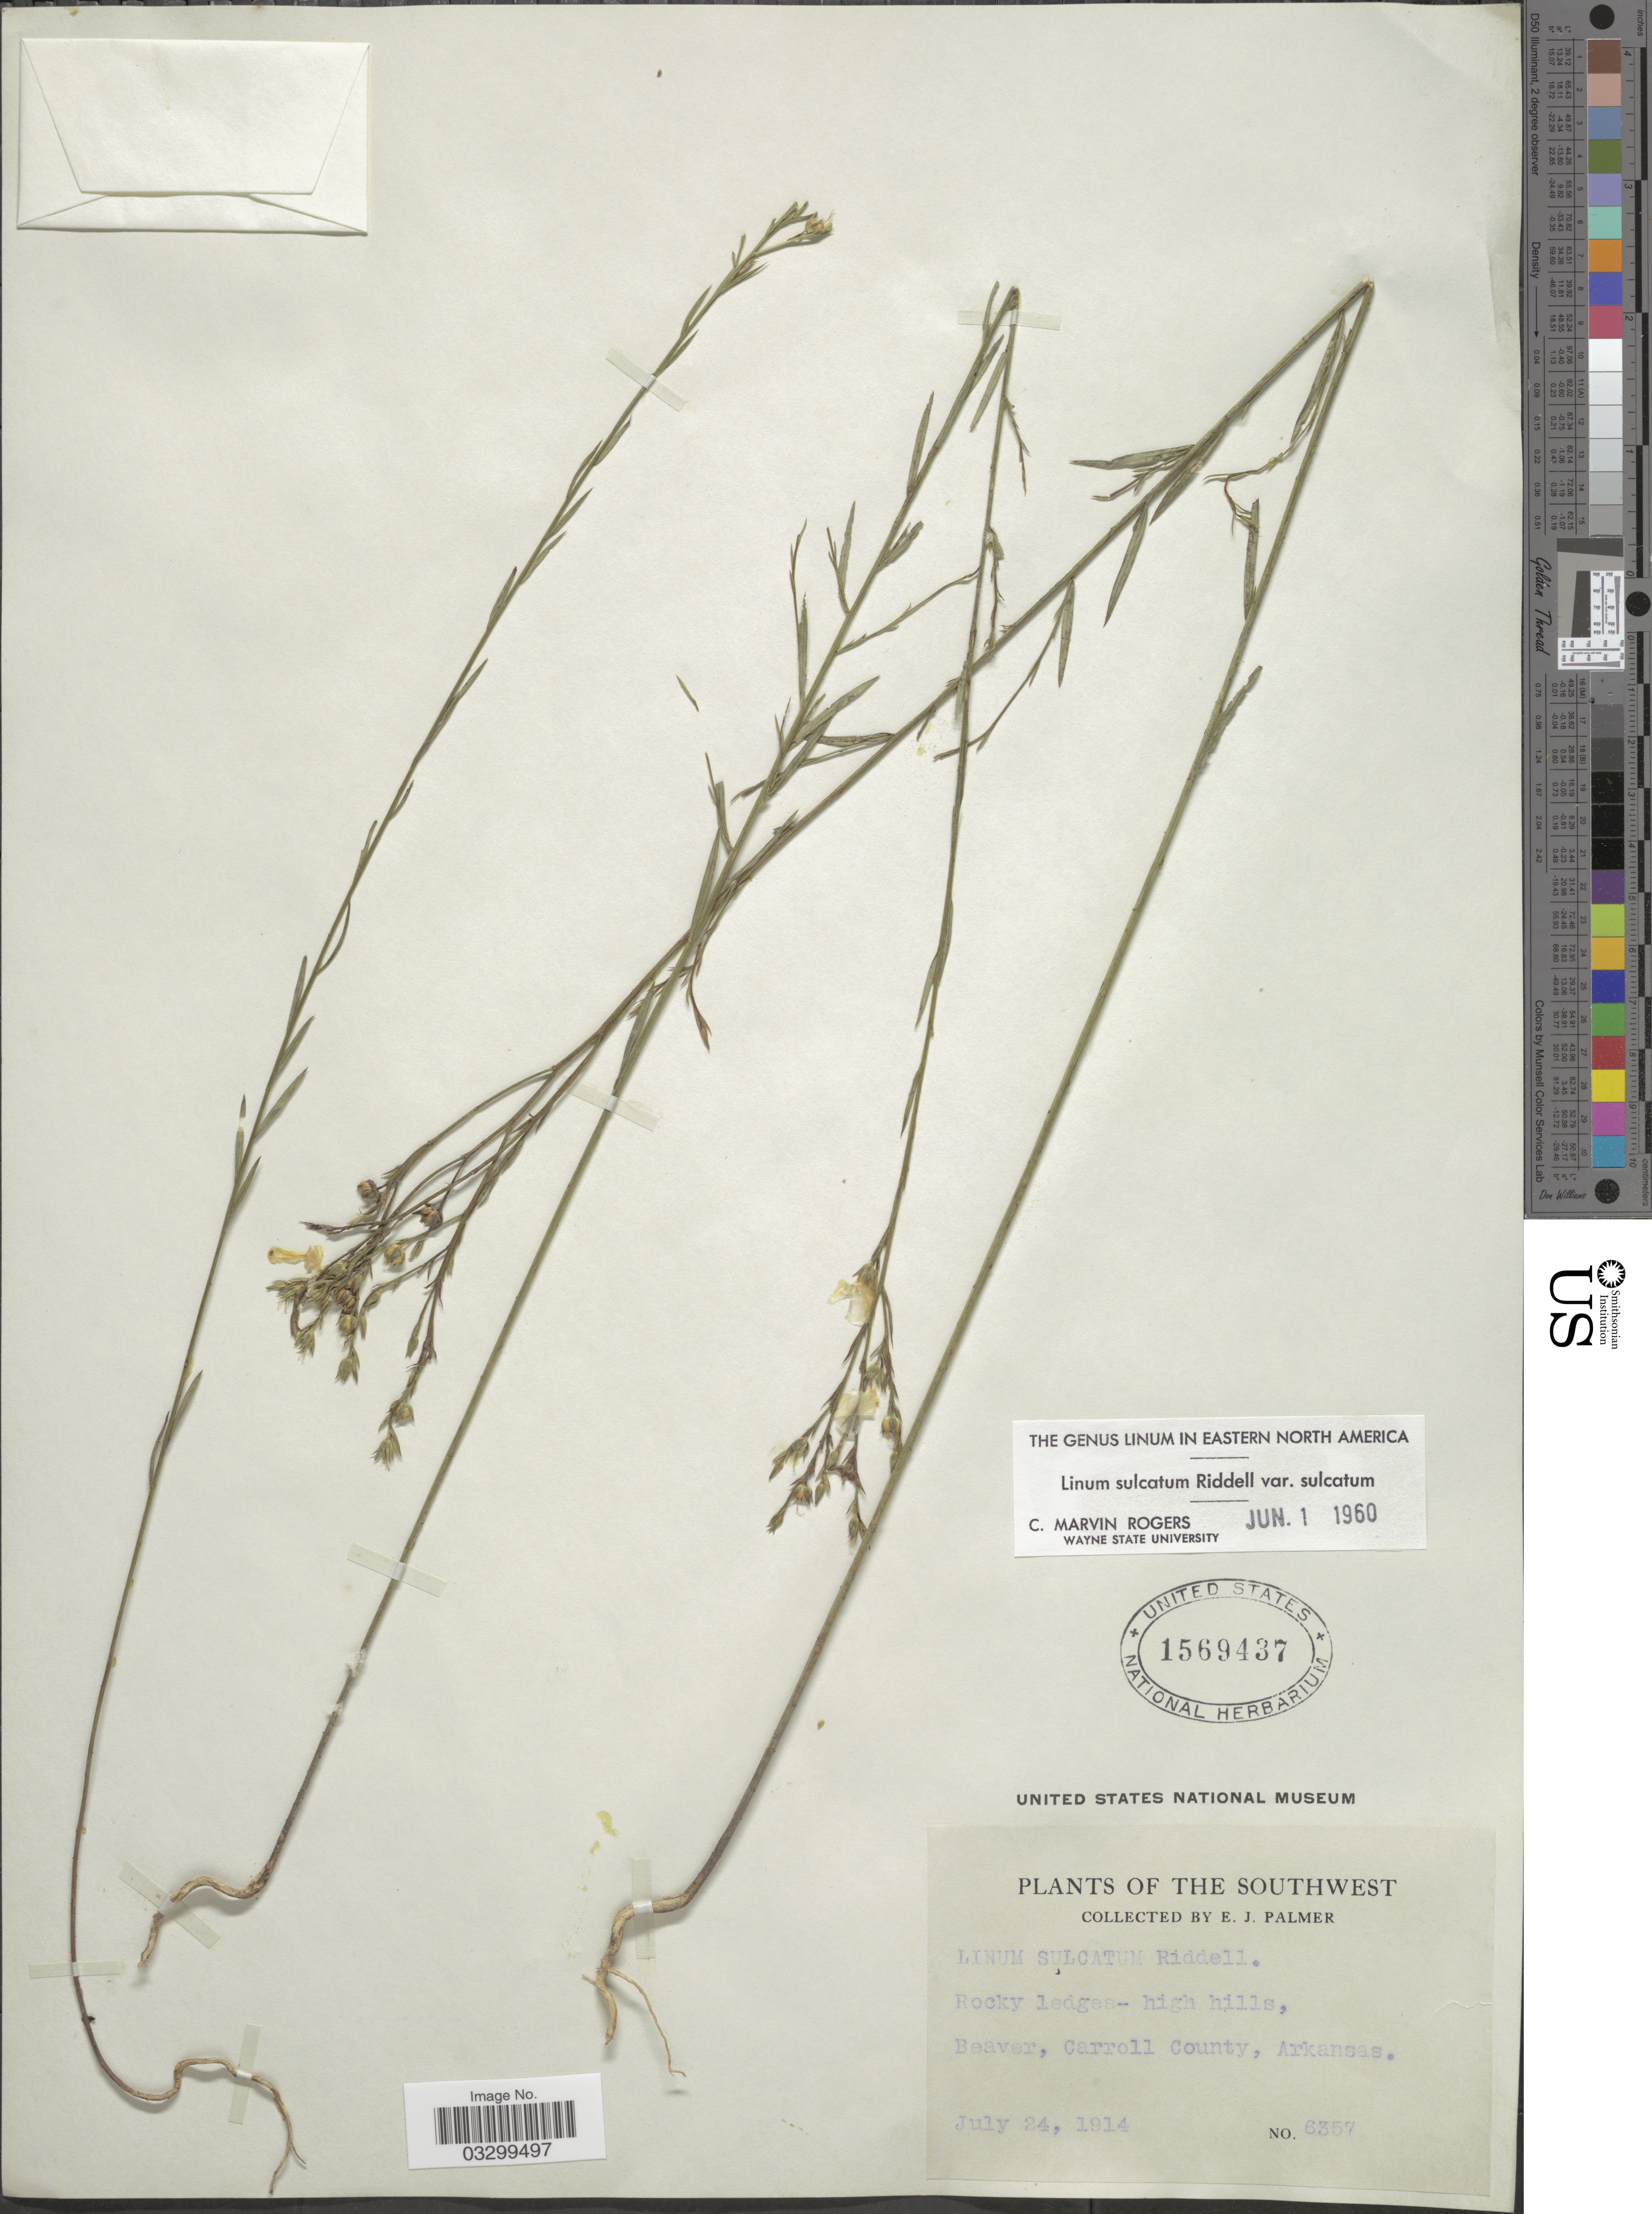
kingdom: Plantae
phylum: Tracheophyta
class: Magnoliopsida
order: Malpighiales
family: Linaceae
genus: Linum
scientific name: Linum sulcatum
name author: Riddell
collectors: E. J. Palmer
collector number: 6357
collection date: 1914-07-24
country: United States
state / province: Arkansas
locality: Southwest. Beaver, Carroll County.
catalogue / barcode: US 1569437